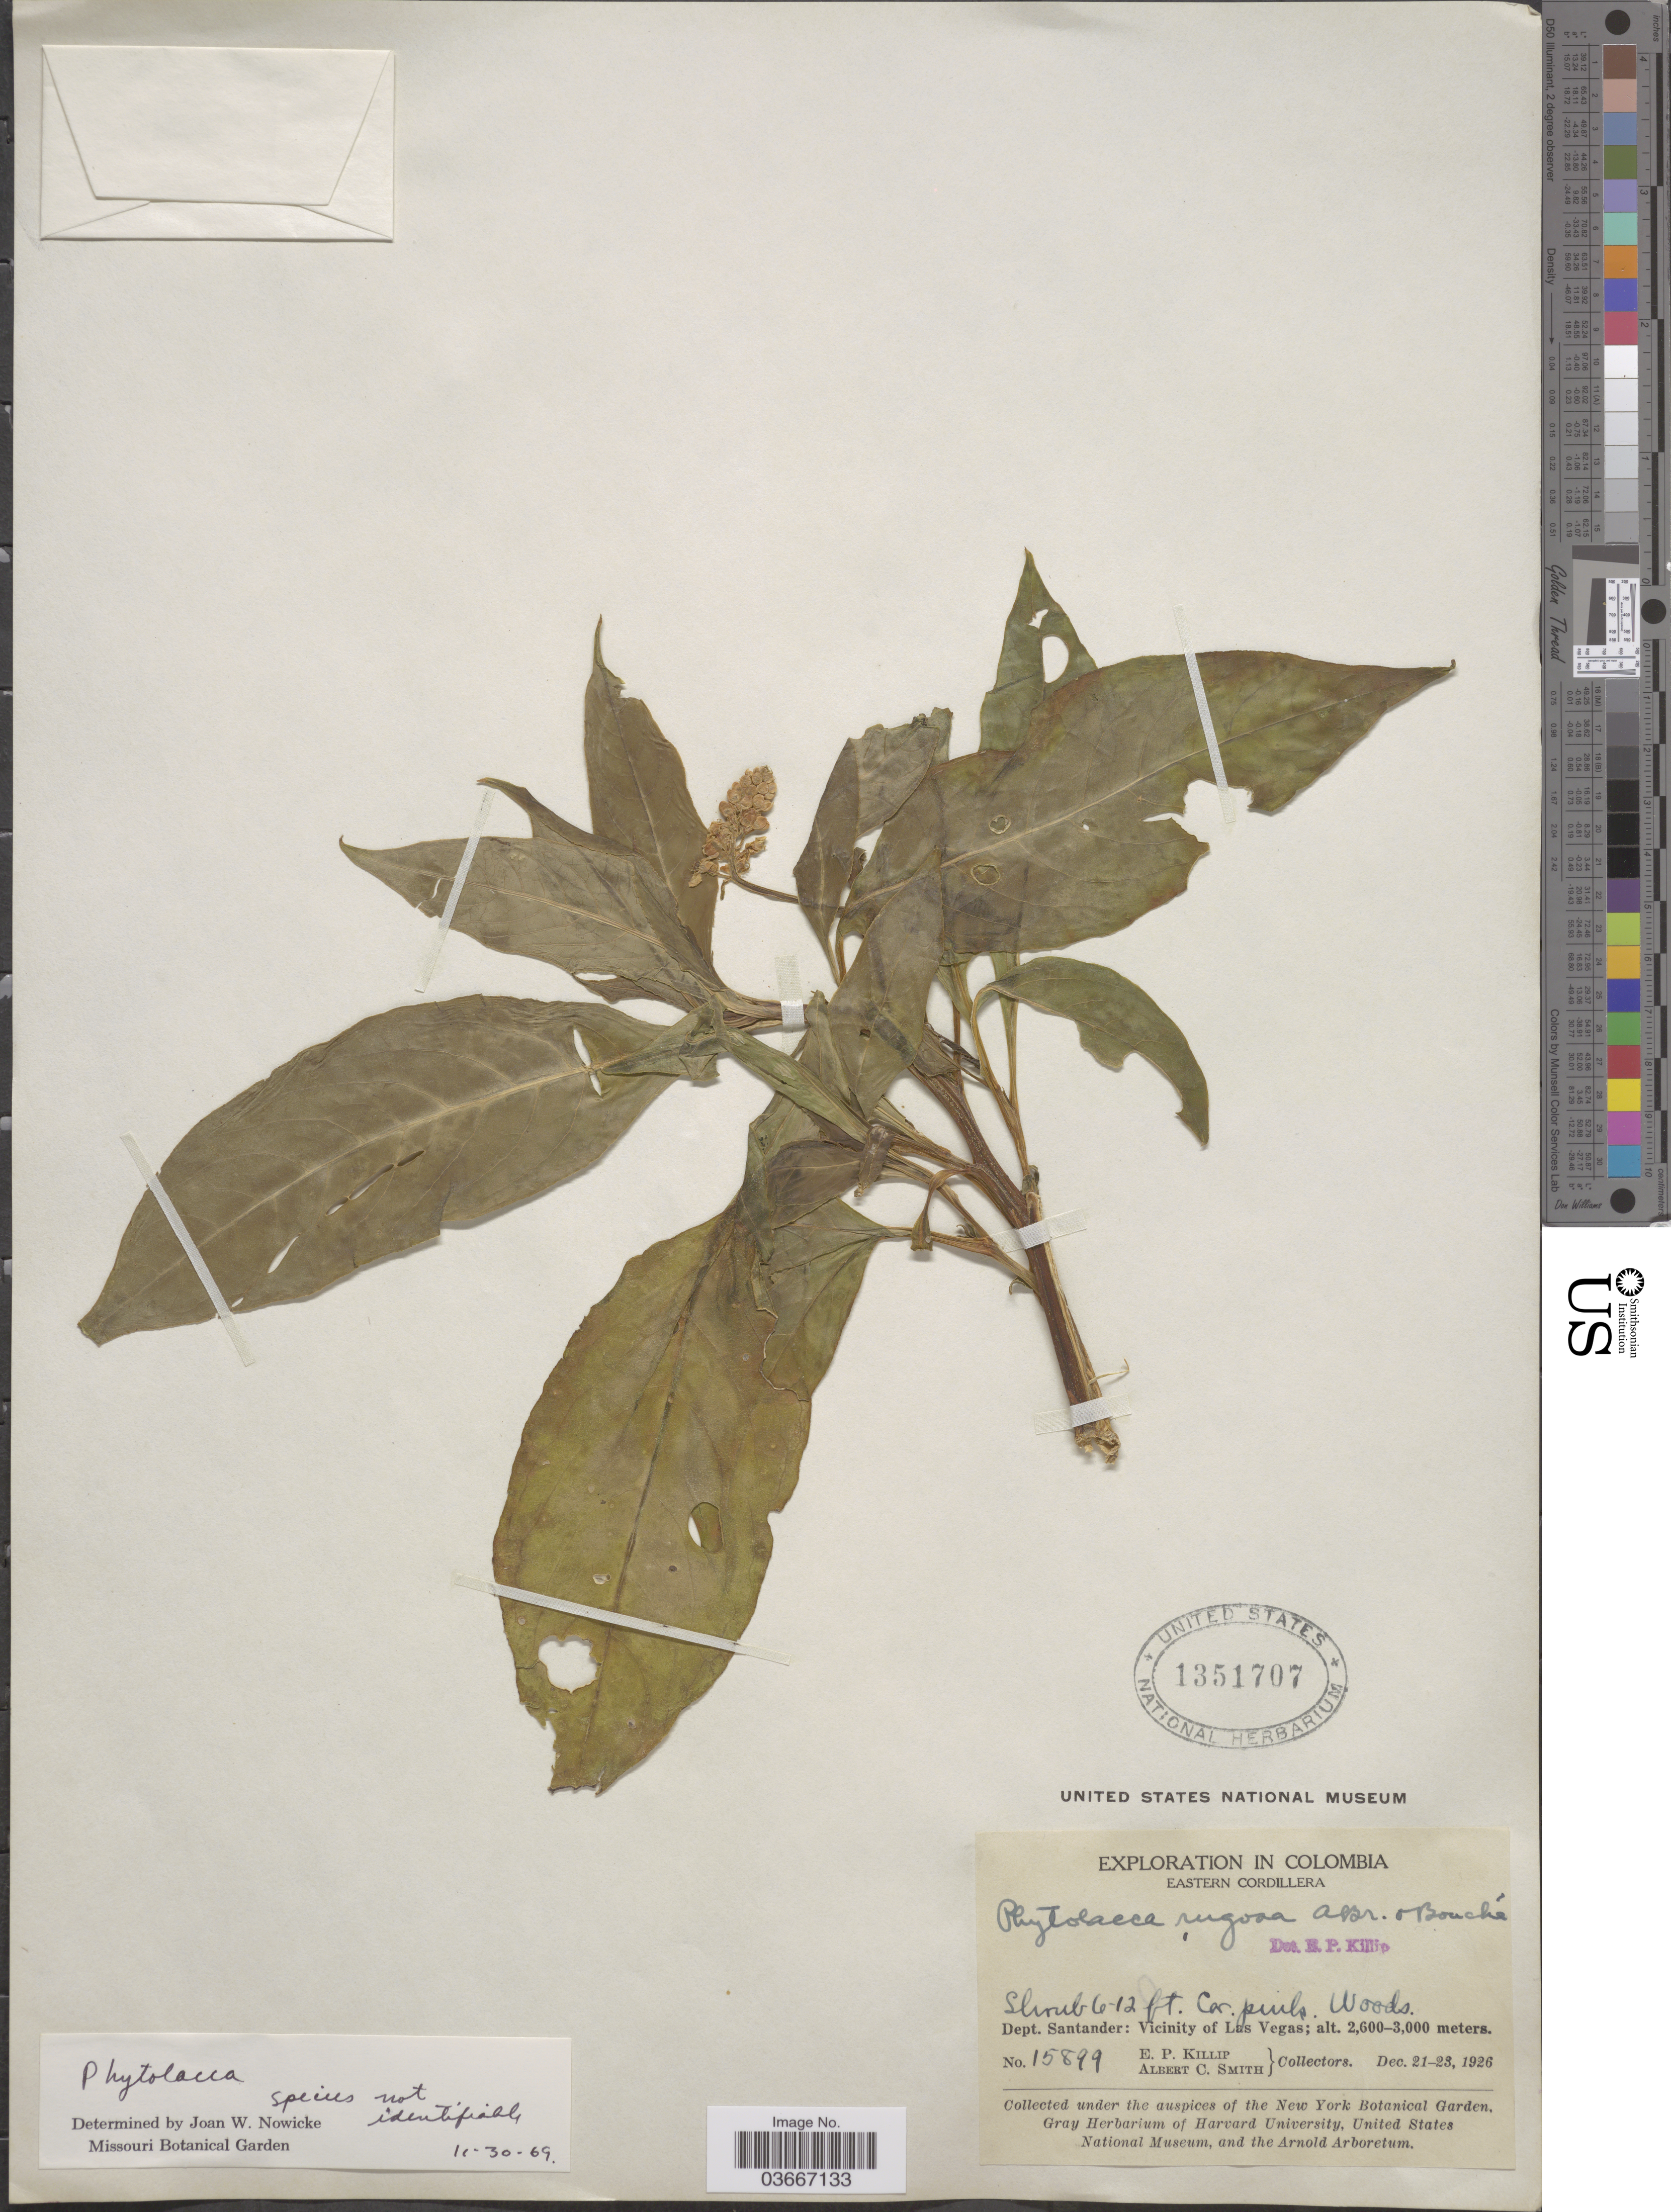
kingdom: Plantae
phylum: Tracheophyta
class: Magnoliopsida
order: Caryophyllales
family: Phytolaccaceae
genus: Phytolacca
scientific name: Phytolacca sp.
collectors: E. P. Killip & A. C. Smith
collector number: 15899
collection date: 1926-12-21/1926-12-23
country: Colombia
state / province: Santander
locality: Eastern Cordillera. Dept. Santander: Vicinity of Las Vegas.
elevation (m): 2600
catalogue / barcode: US 1351707